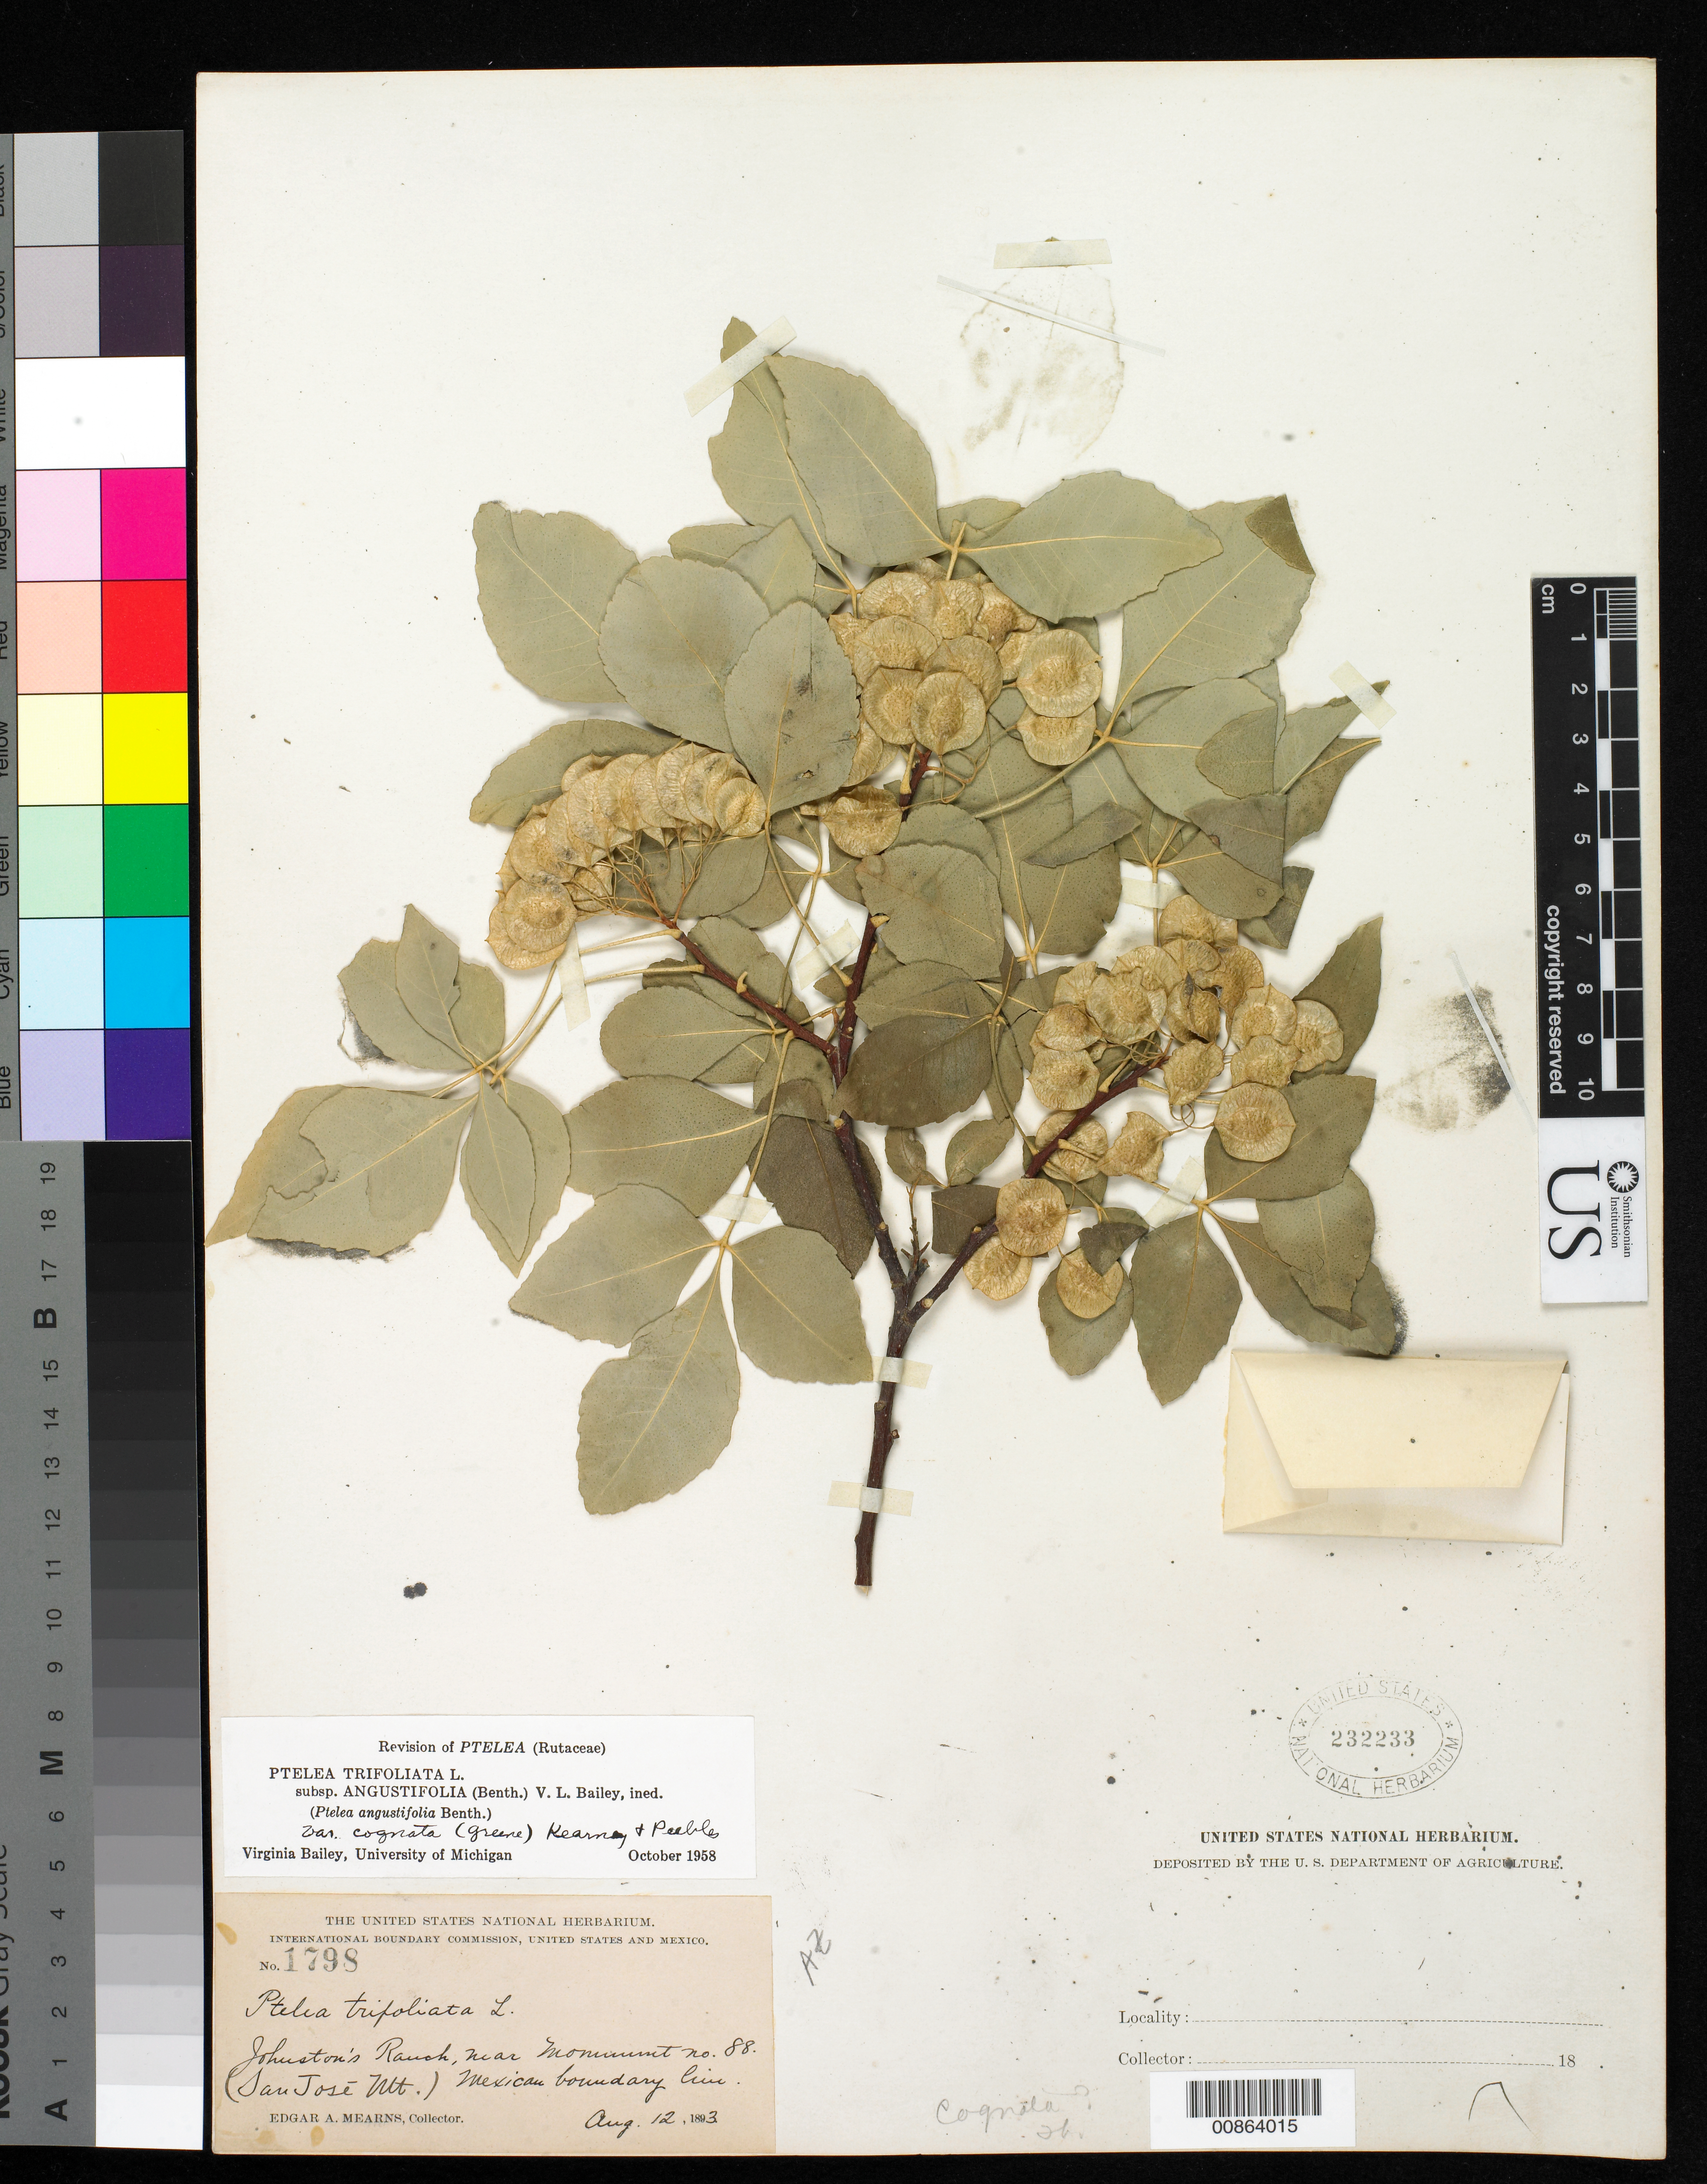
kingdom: Plantae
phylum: Tracheophyta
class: Magnoliopsida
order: Sapindales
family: Rutaceae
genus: Ptelea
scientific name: Ptelea trifoliata subsp. angustifolia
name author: (Benth.) V. L. Bailey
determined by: Bailey, V. L.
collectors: E. A. Mearns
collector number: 1798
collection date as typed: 12 Aug 1893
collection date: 1893-08-12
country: United States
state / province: Arizona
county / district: Cochise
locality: Johnston's Ranch, near monument no. 88. (San José Mt.). Mexican Boundary Line.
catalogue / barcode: US 232233